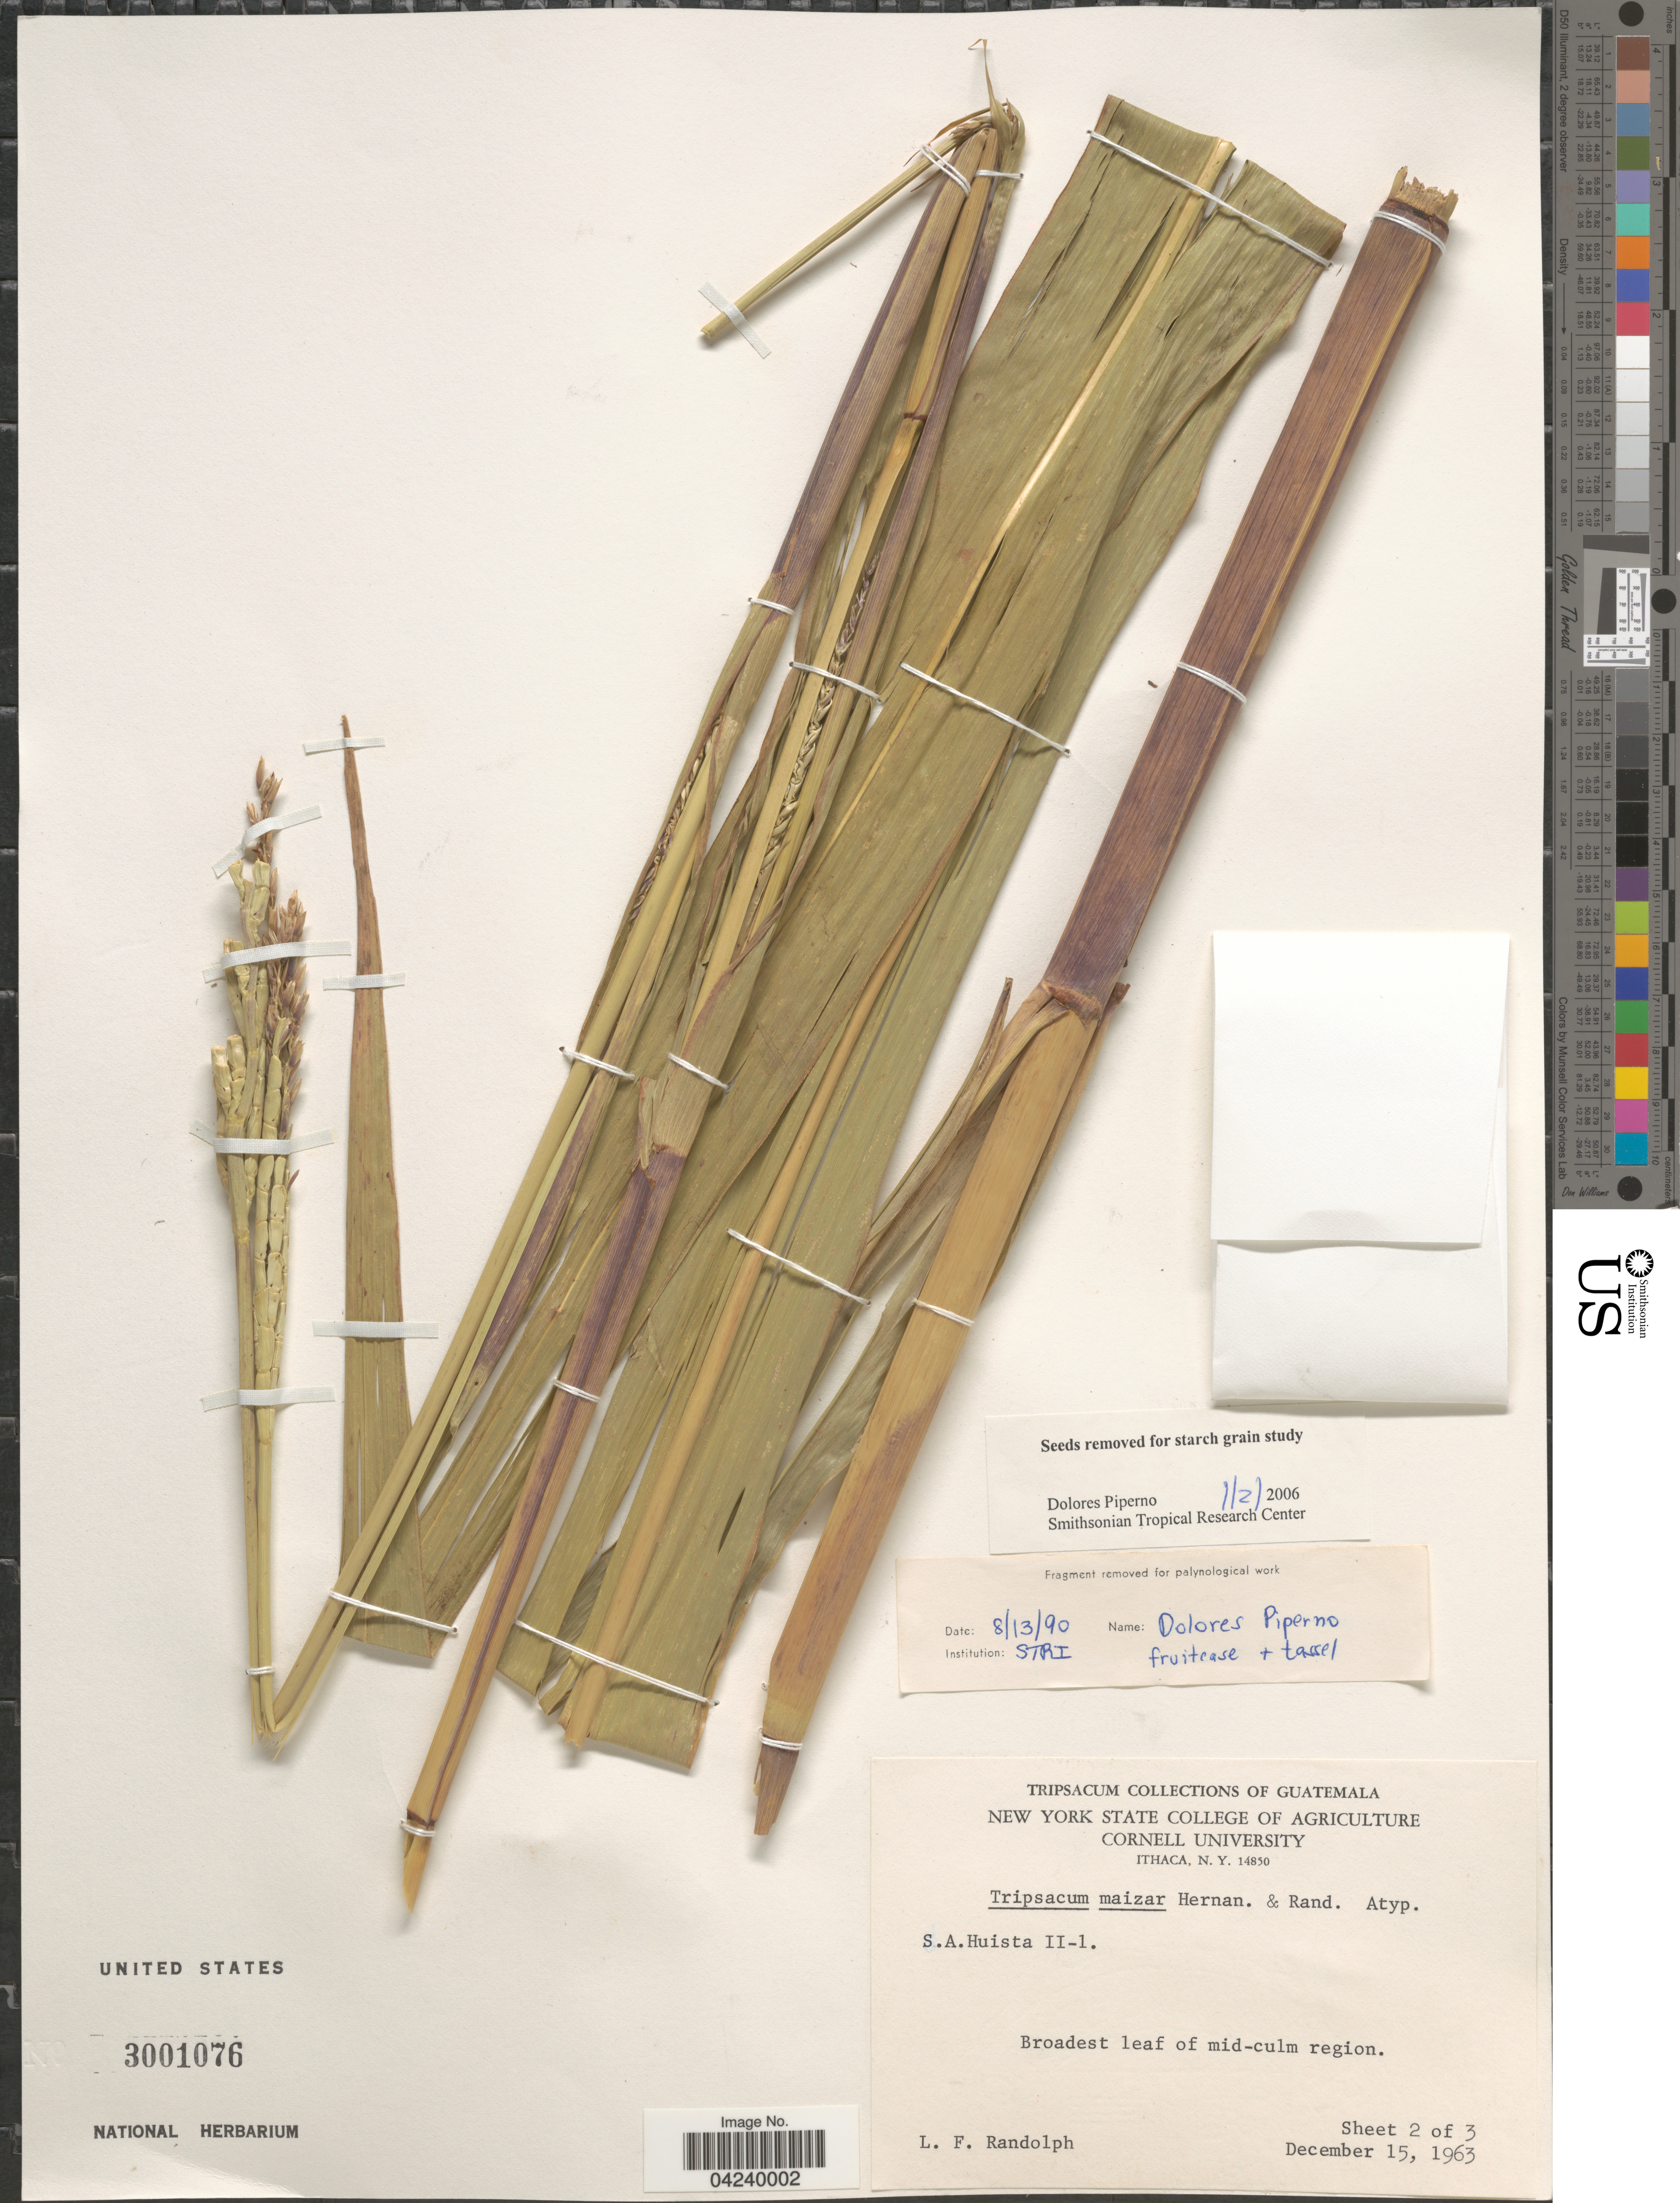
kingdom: Plantae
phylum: Tracheophyta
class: Liliopsida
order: Poales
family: Poaceae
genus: Tripsacum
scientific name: Tripsacum maizar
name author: Hern.-Xol. & Randolph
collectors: L. F. Randolph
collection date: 1963-12-15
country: Guatemala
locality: S.A.Huista II-1 [unsure placement]. Broadest leaf of mid-culm region.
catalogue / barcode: US 3001076